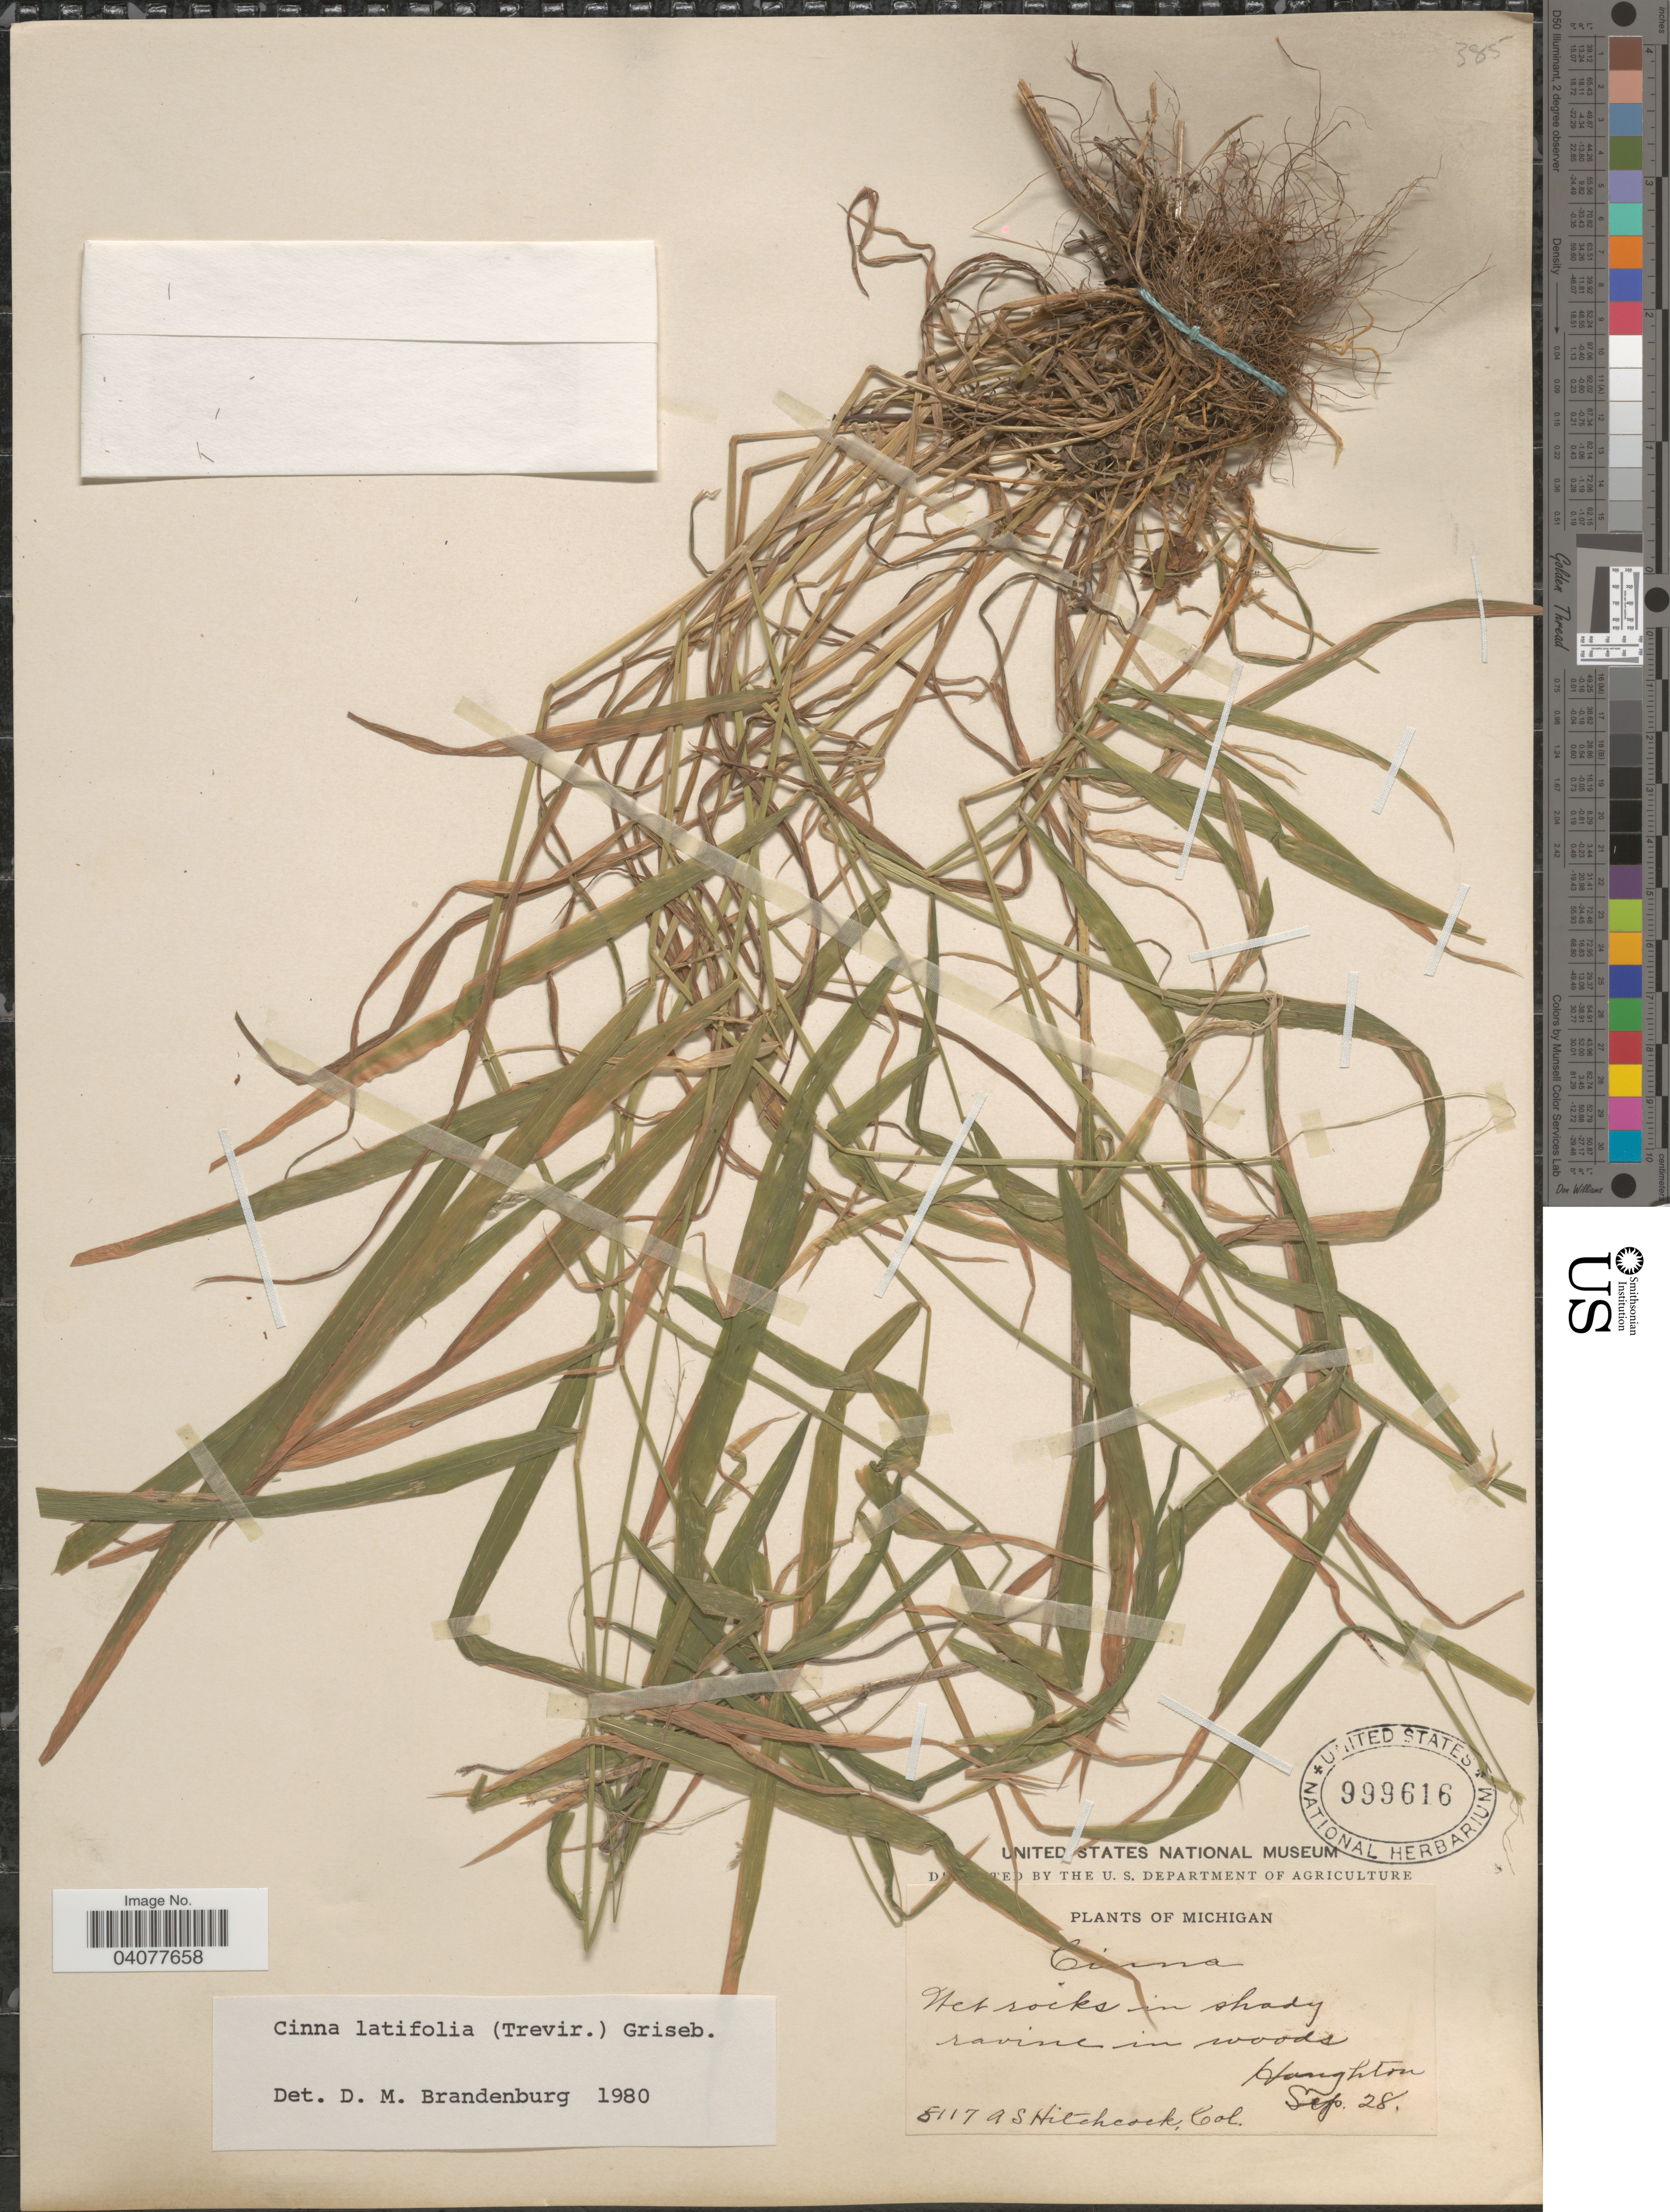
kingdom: Plantae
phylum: Tracheophyta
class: Liliopsida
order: Poales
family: Poaceae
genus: Cinna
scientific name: Cinna latifolia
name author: (Trevir. ex Goeppert) Griseb.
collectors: A. S. Hitchcock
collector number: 8117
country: United States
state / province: Michigan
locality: Houghton.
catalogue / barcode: US 999616